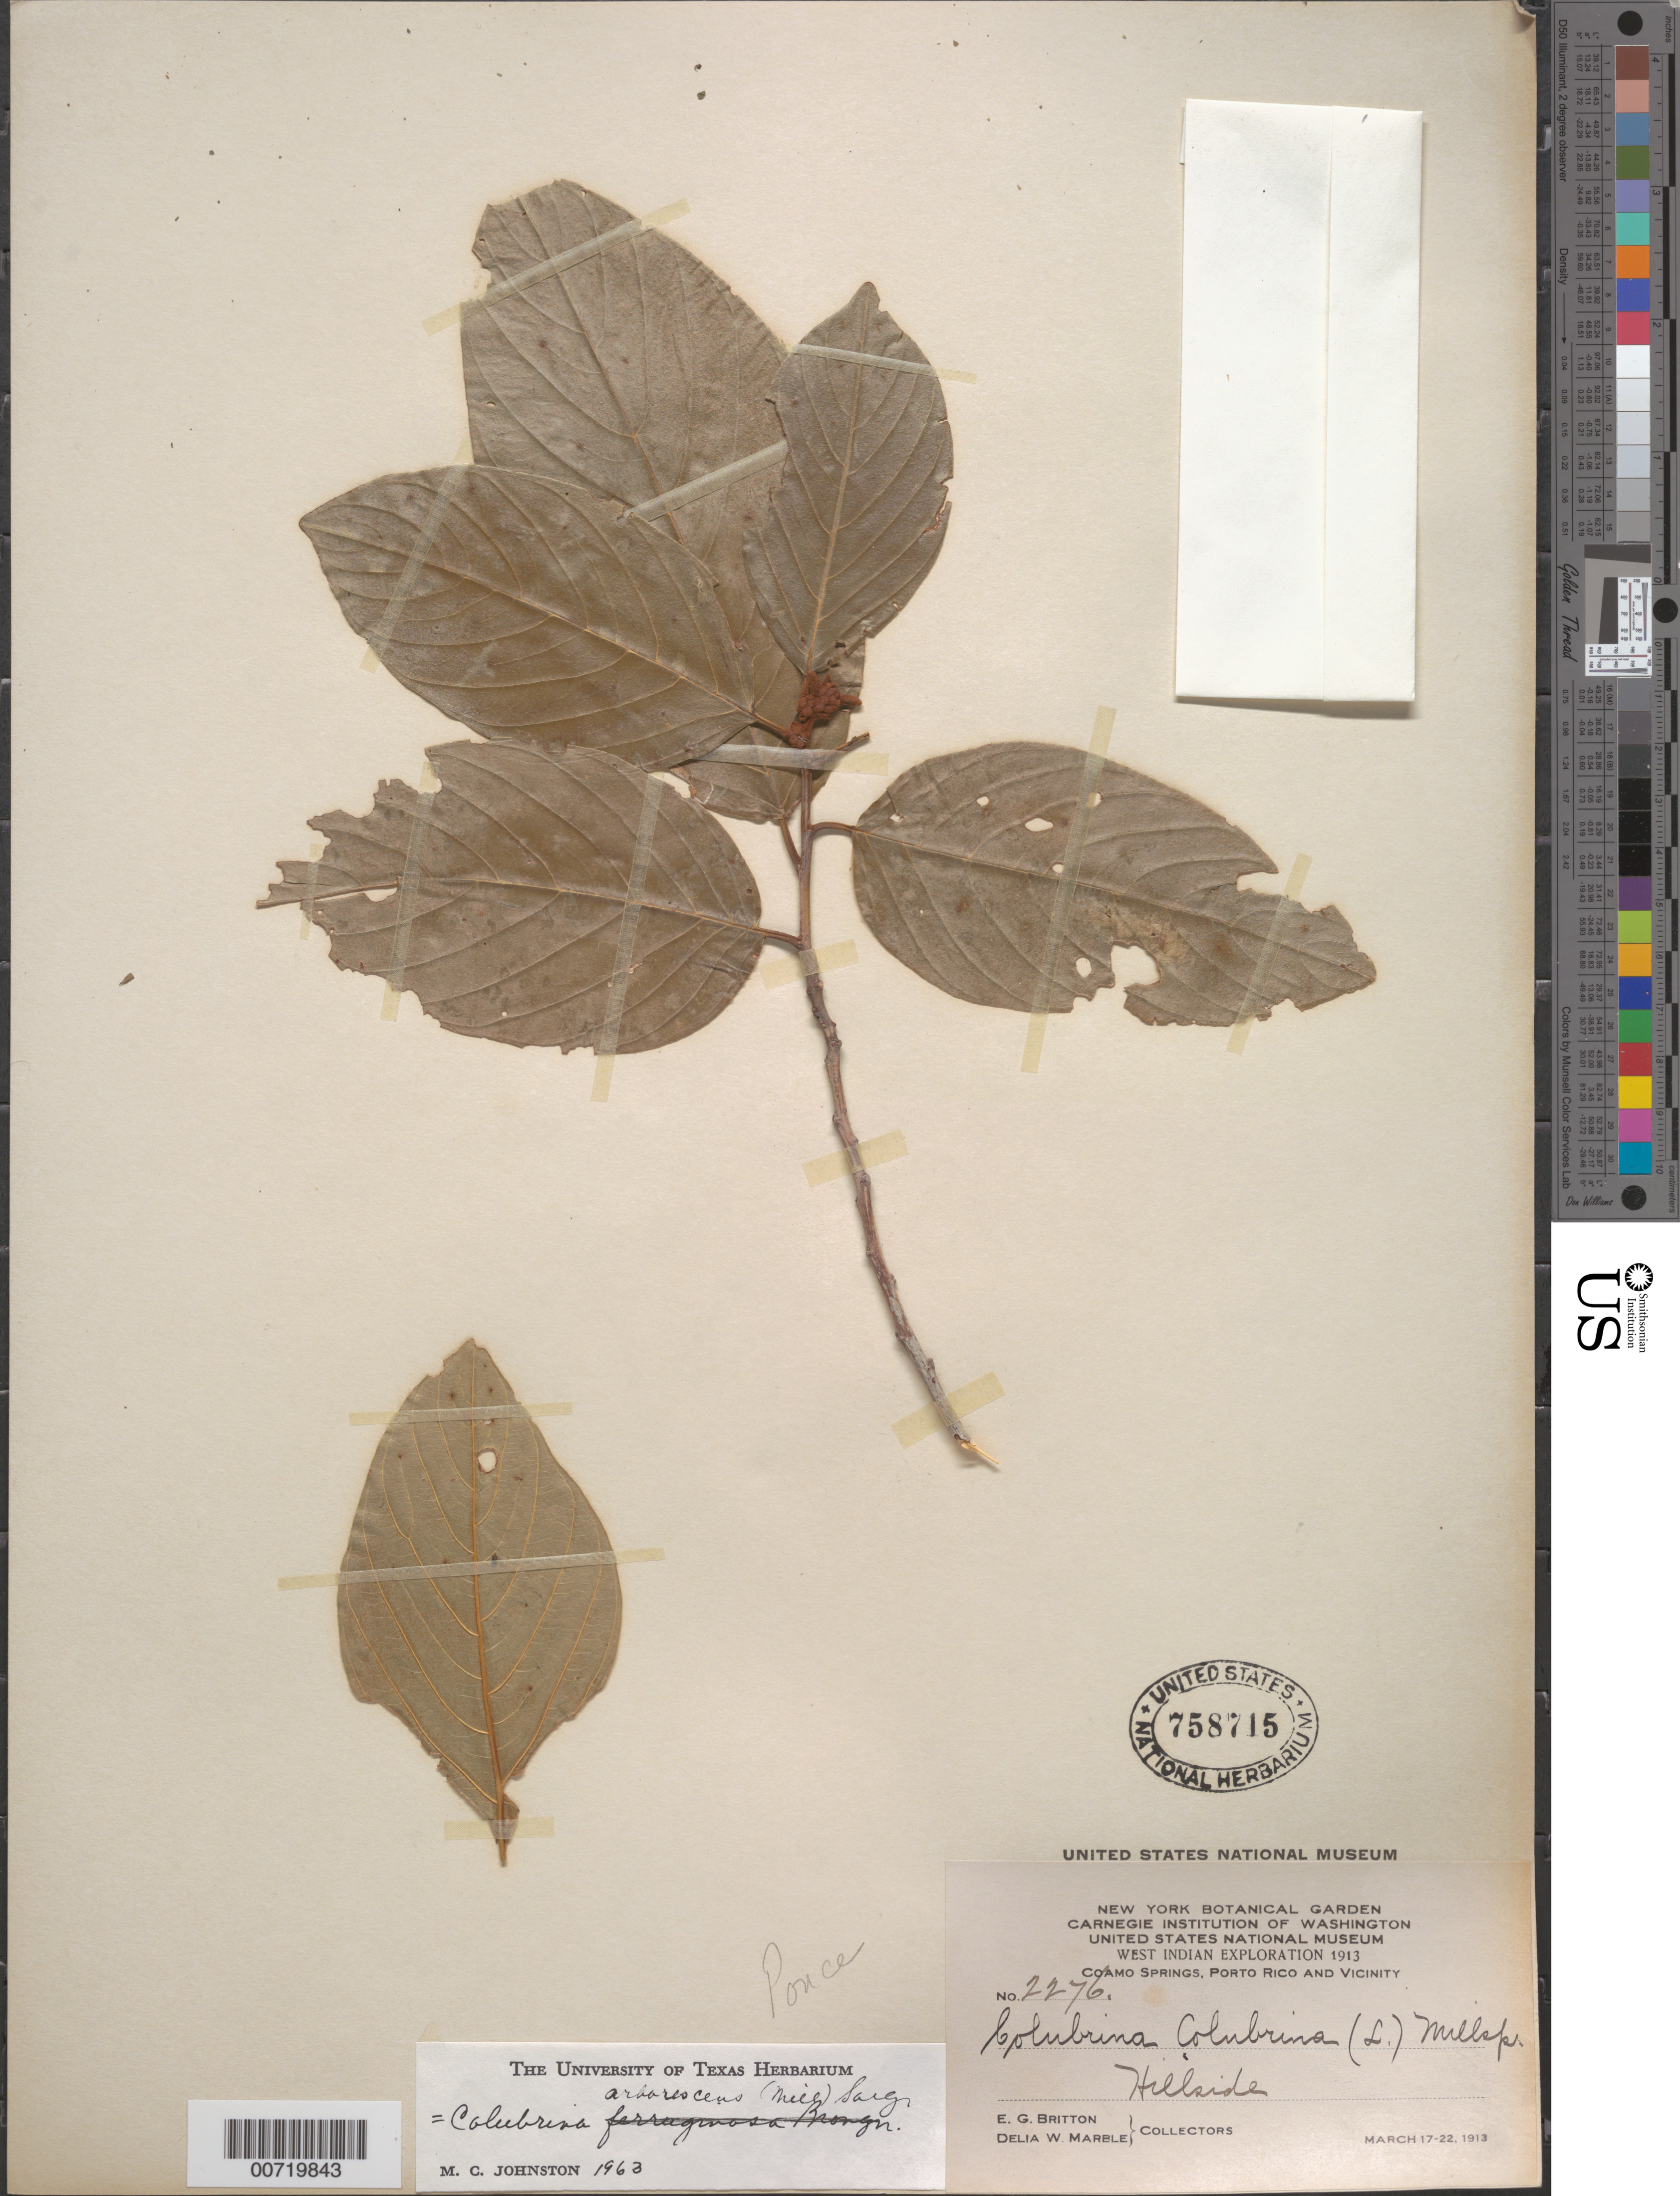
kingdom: Plantae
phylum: Tracheophyta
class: Magnoliopsida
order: Rosales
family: Rhamnaceae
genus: Colubrina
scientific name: Colubrina arborescens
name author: (Mill.) Sarg.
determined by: Johnston, Marshall C.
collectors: E. G. Britton & D. W. Marble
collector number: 2276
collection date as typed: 17 Mar 1913 to 22 Mar 1913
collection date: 1913-03-17/1913-03-22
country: Puerto Rico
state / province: Coamo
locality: Coamo Springs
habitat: Hillside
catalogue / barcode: US 758715